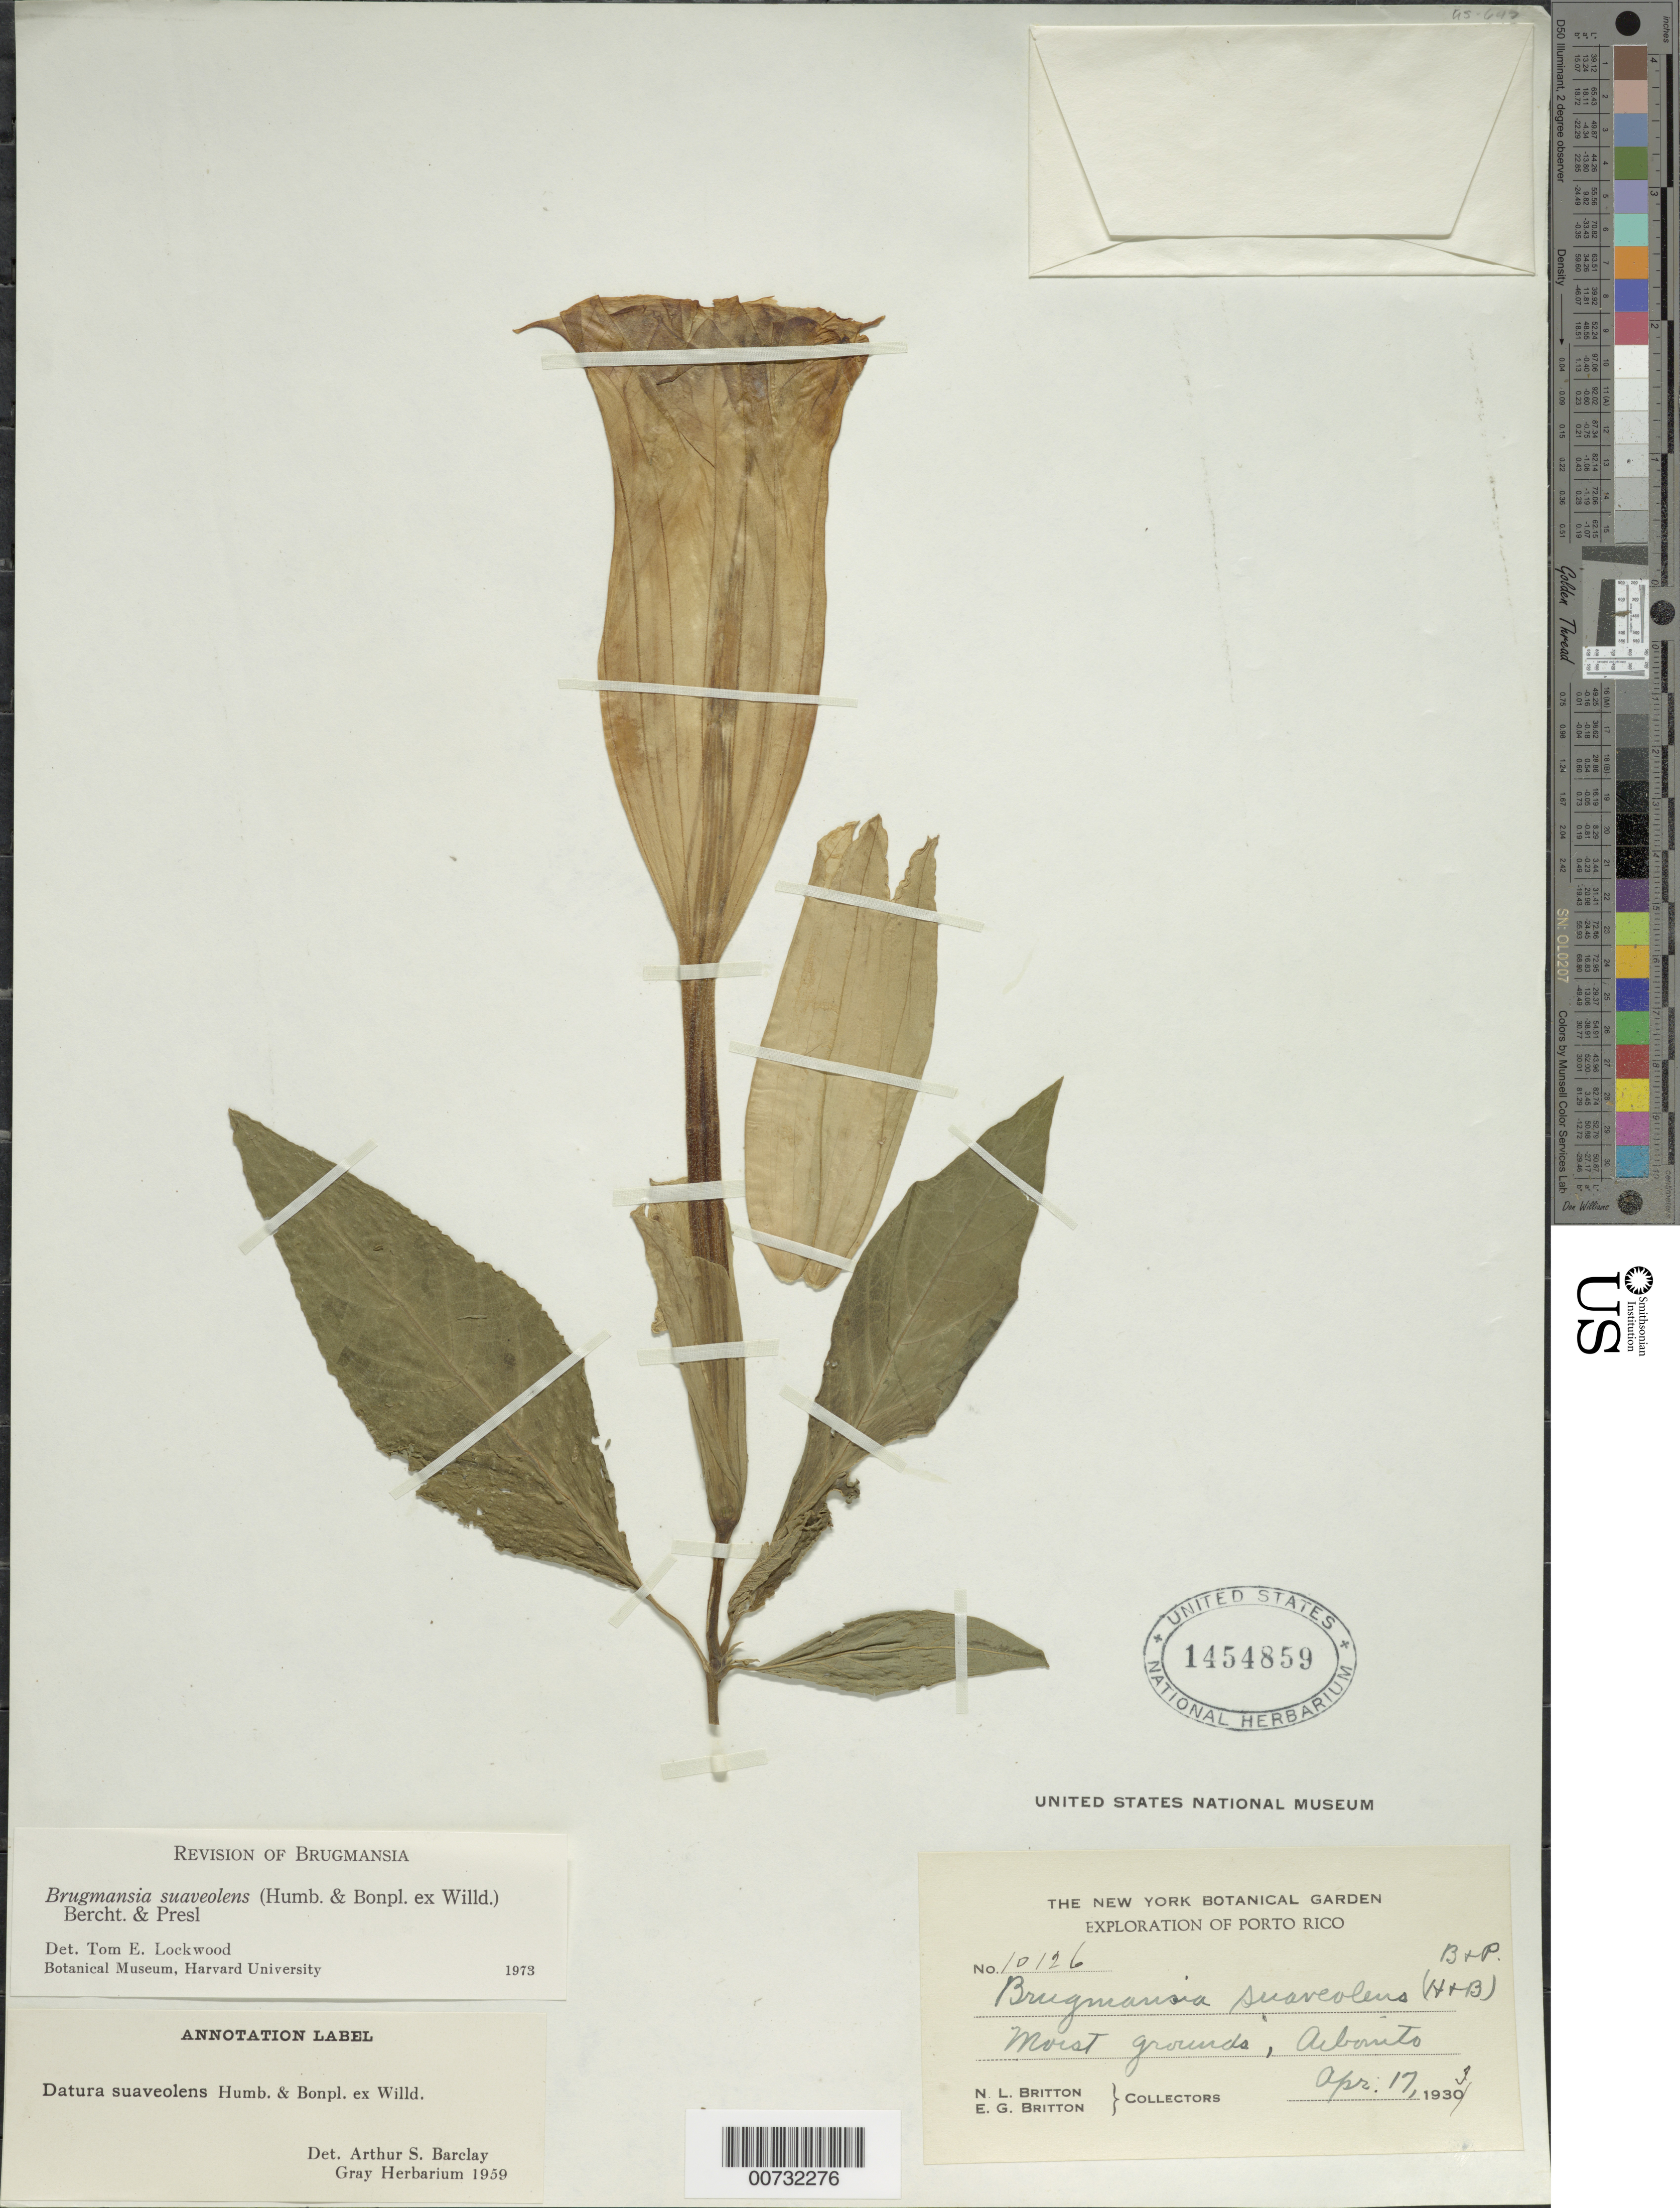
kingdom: Plantae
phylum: Tracheophyta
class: Magnoliopsida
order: Solanales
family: Solanaceae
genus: Brugmansia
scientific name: Brugmansia suaveolens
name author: (Humb. & Bonpl. ex Willd.) Brecht. & J. Presl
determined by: Lockwood, T. E.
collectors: N. Britton & E. G. Britton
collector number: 10126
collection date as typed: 17 Apr 1933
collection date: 1933-04-17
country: Puerto Rico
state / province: Abonito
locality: Aibonito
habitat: Moist grounds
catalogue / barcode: US 1454859